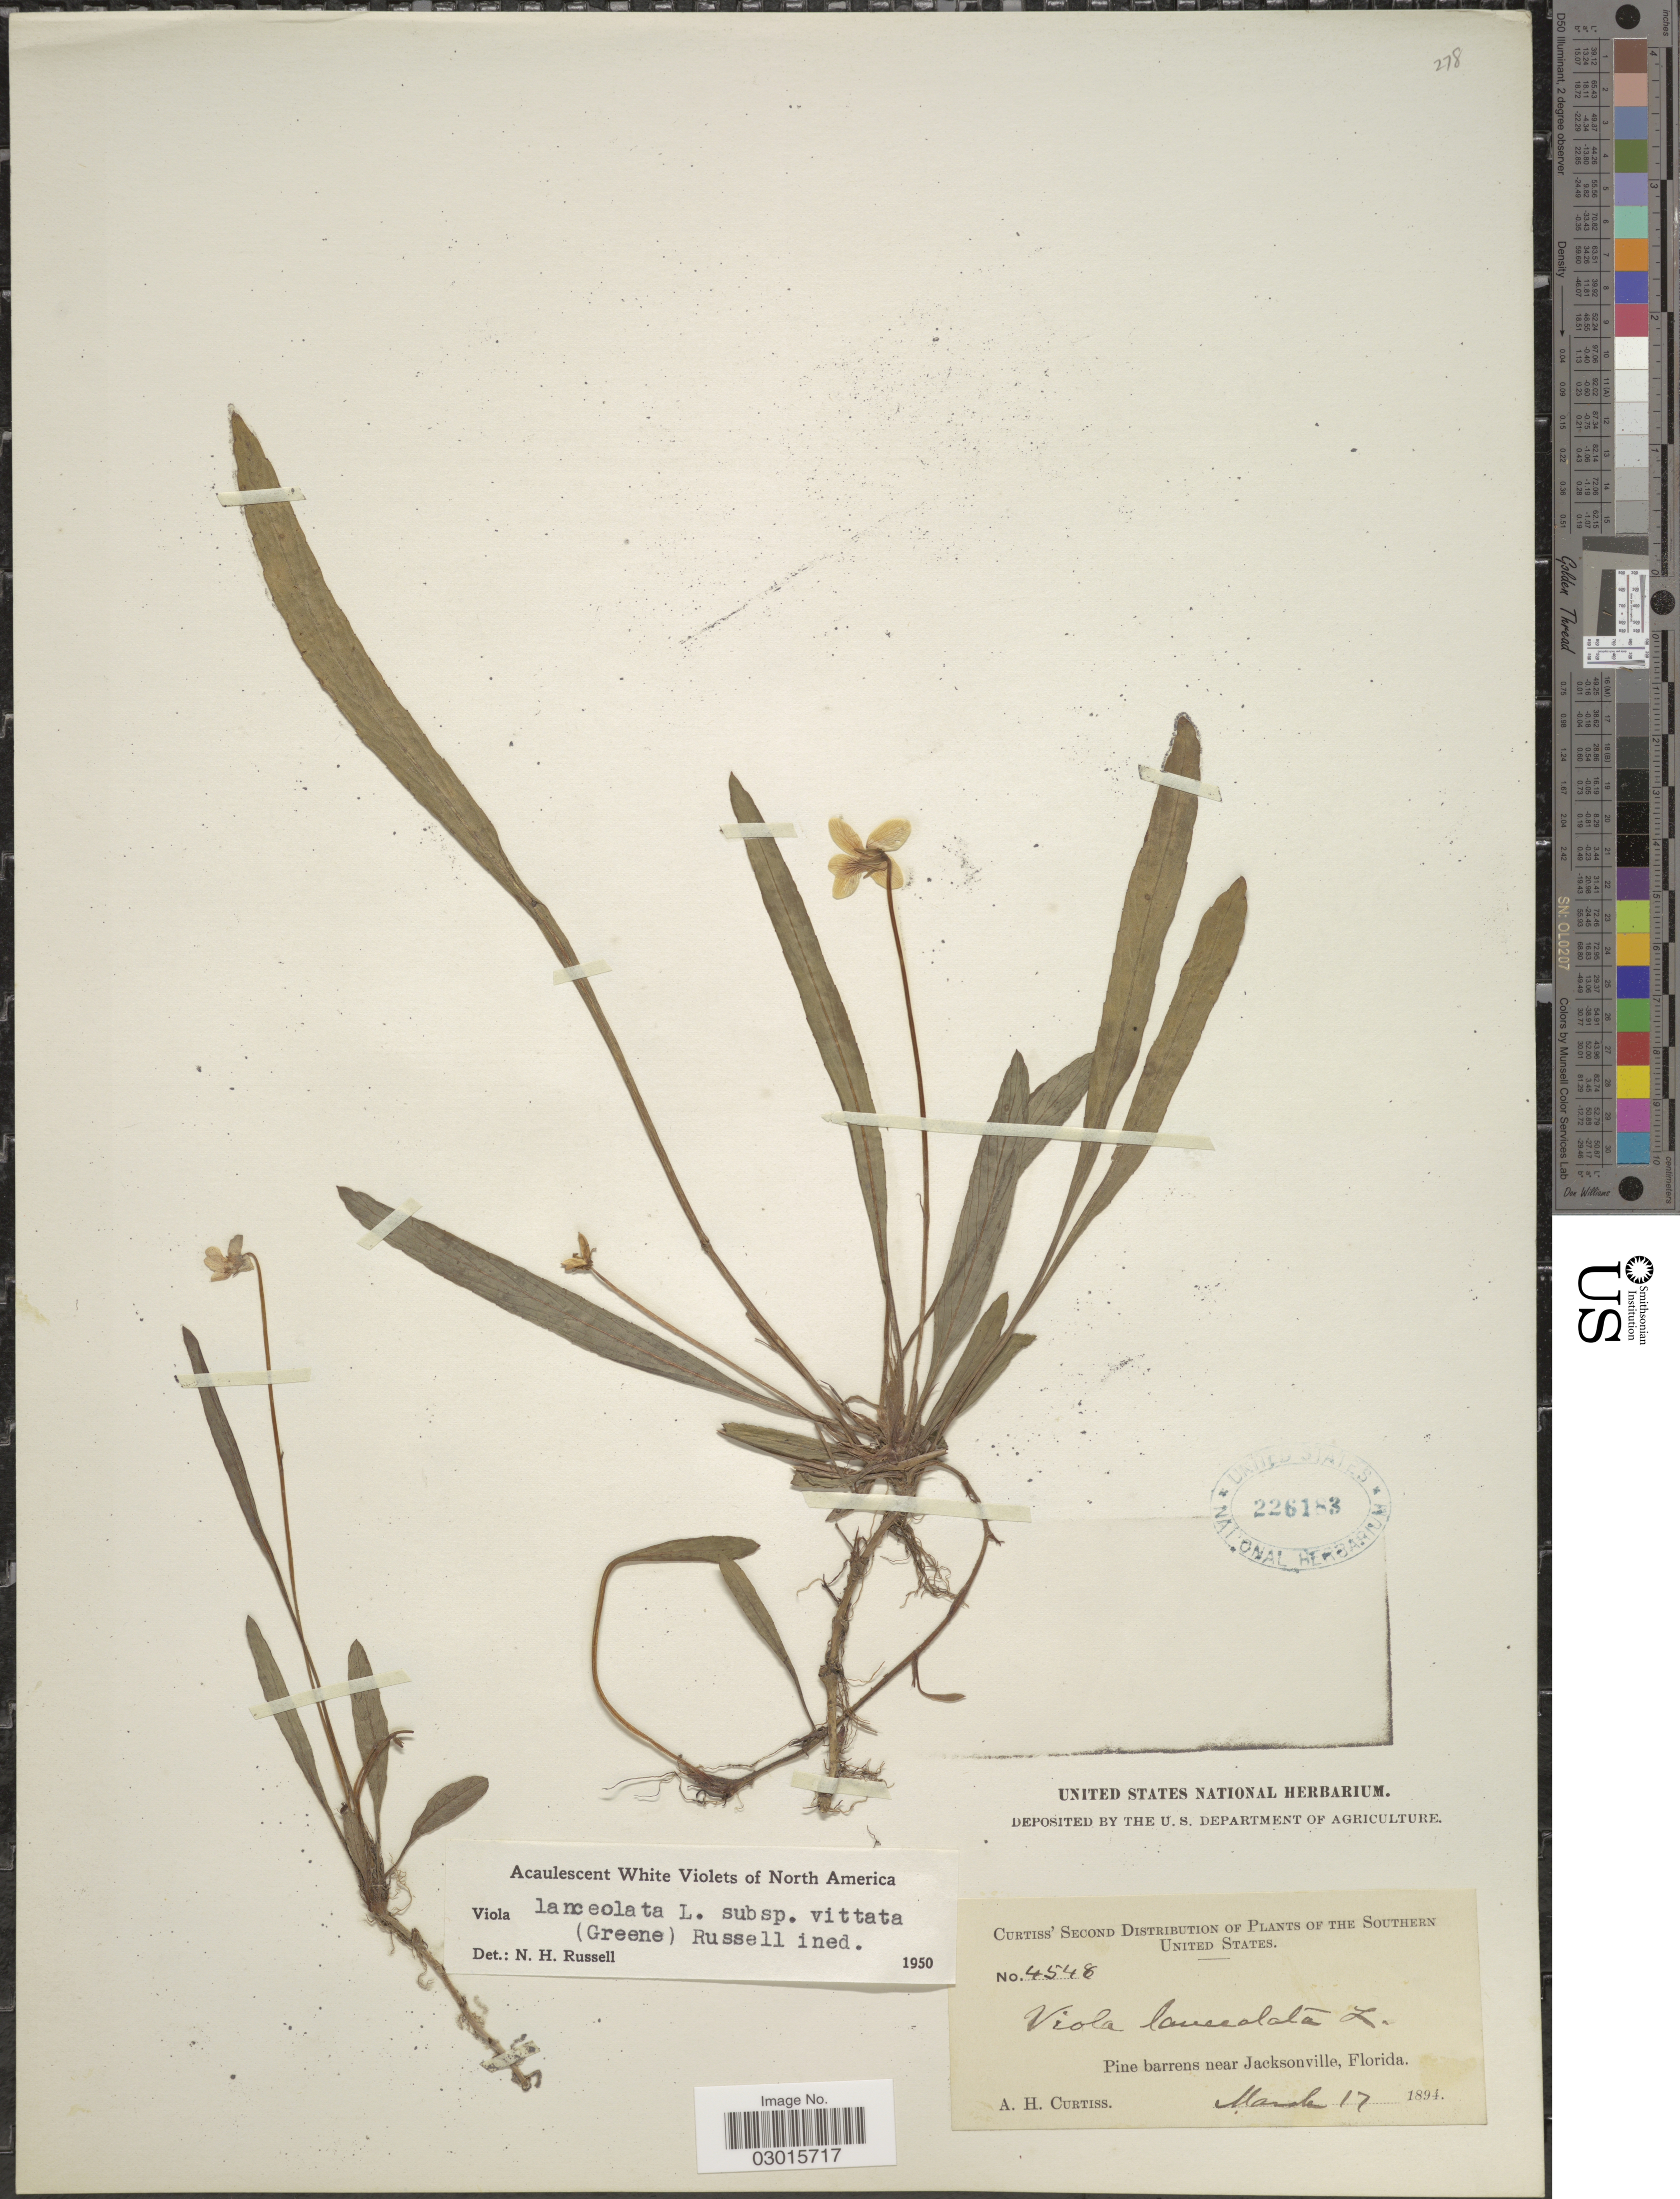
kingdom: Plantae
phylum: Tracheophyta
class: Magnoliopsida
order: Malpighiales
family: Violaceae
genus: Viola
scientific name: Viola lanceolata subsp. vittata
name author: (Greene) N. H. Russell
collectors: A. H. Curtiss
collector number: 4548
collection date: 1894-03-17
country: United States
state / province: Florida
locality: Southern United States. Near Jacksonville.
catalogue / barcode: US 226183